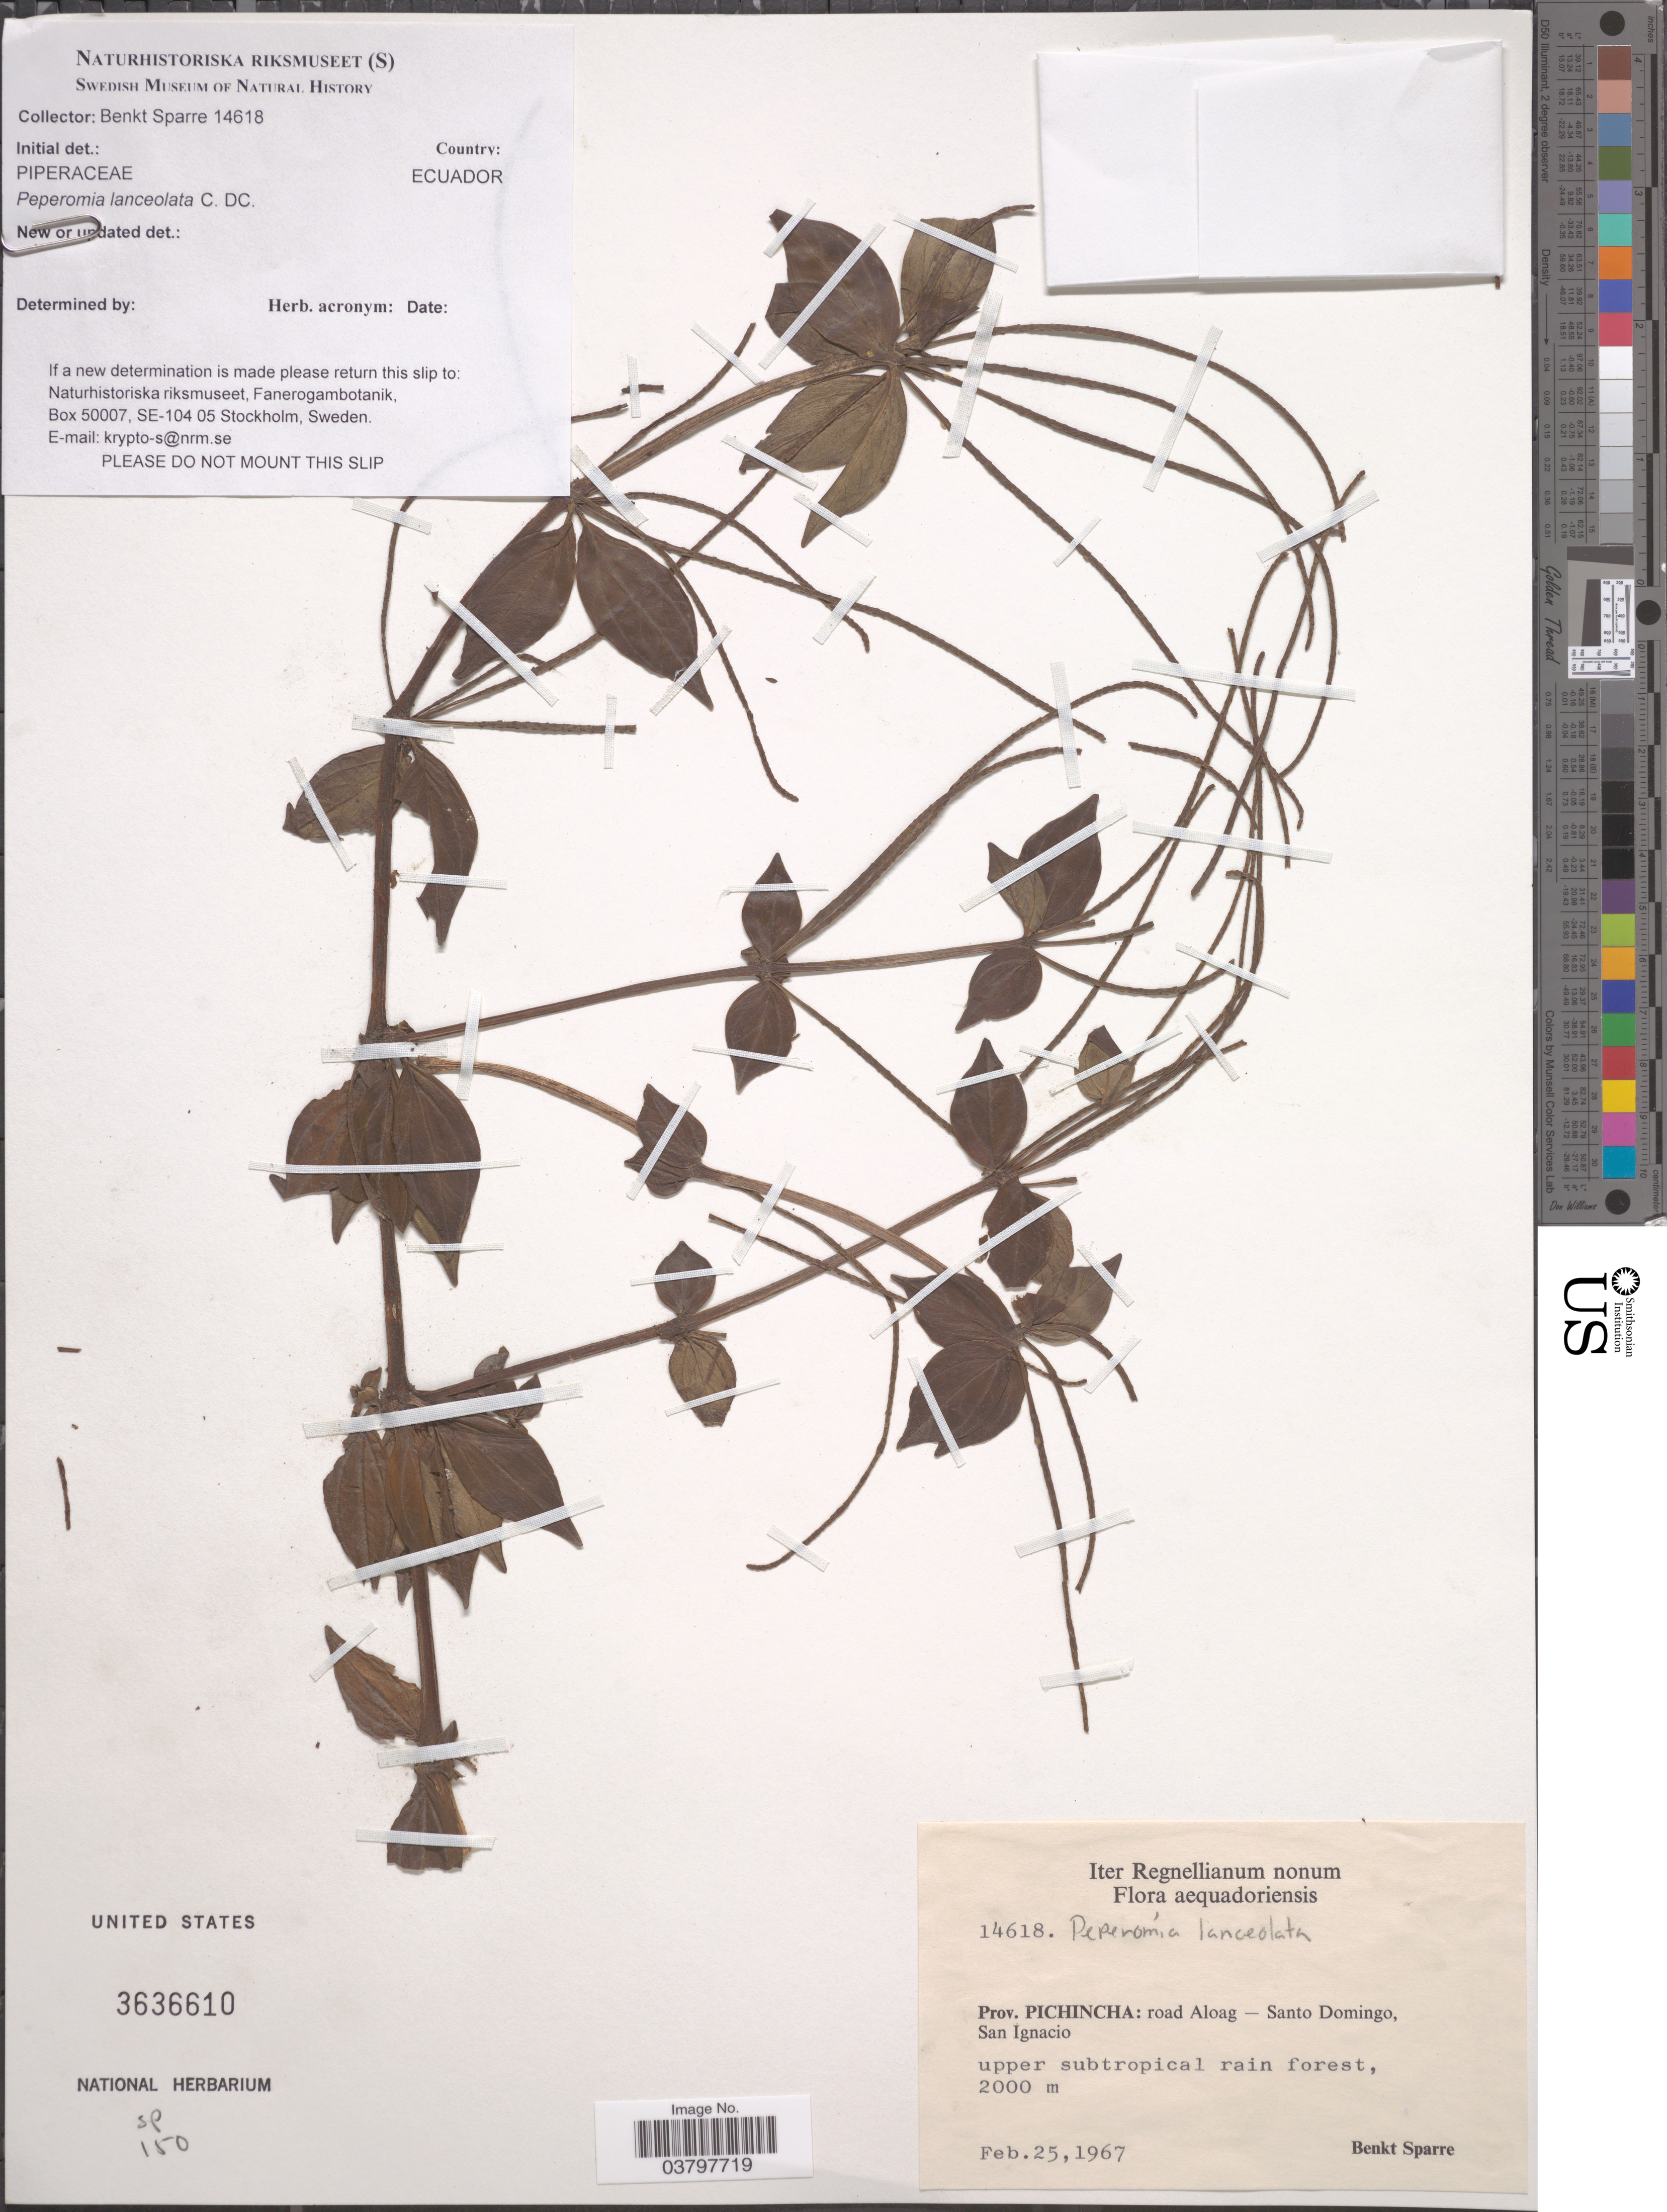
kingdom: Plantae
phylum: Tracheophyta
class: Magnoliopsida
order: Piperales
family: Piperaceae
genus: Peperomia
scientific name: Peperomia lanceolata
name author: C. DC.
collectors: B. Sparre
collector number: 14618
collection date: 1967-02-25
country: Ecuador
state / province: Pichincha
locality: Road Aloag - Santo Domingo, San Ignacio.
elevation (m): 2000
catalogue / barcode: US 3636610